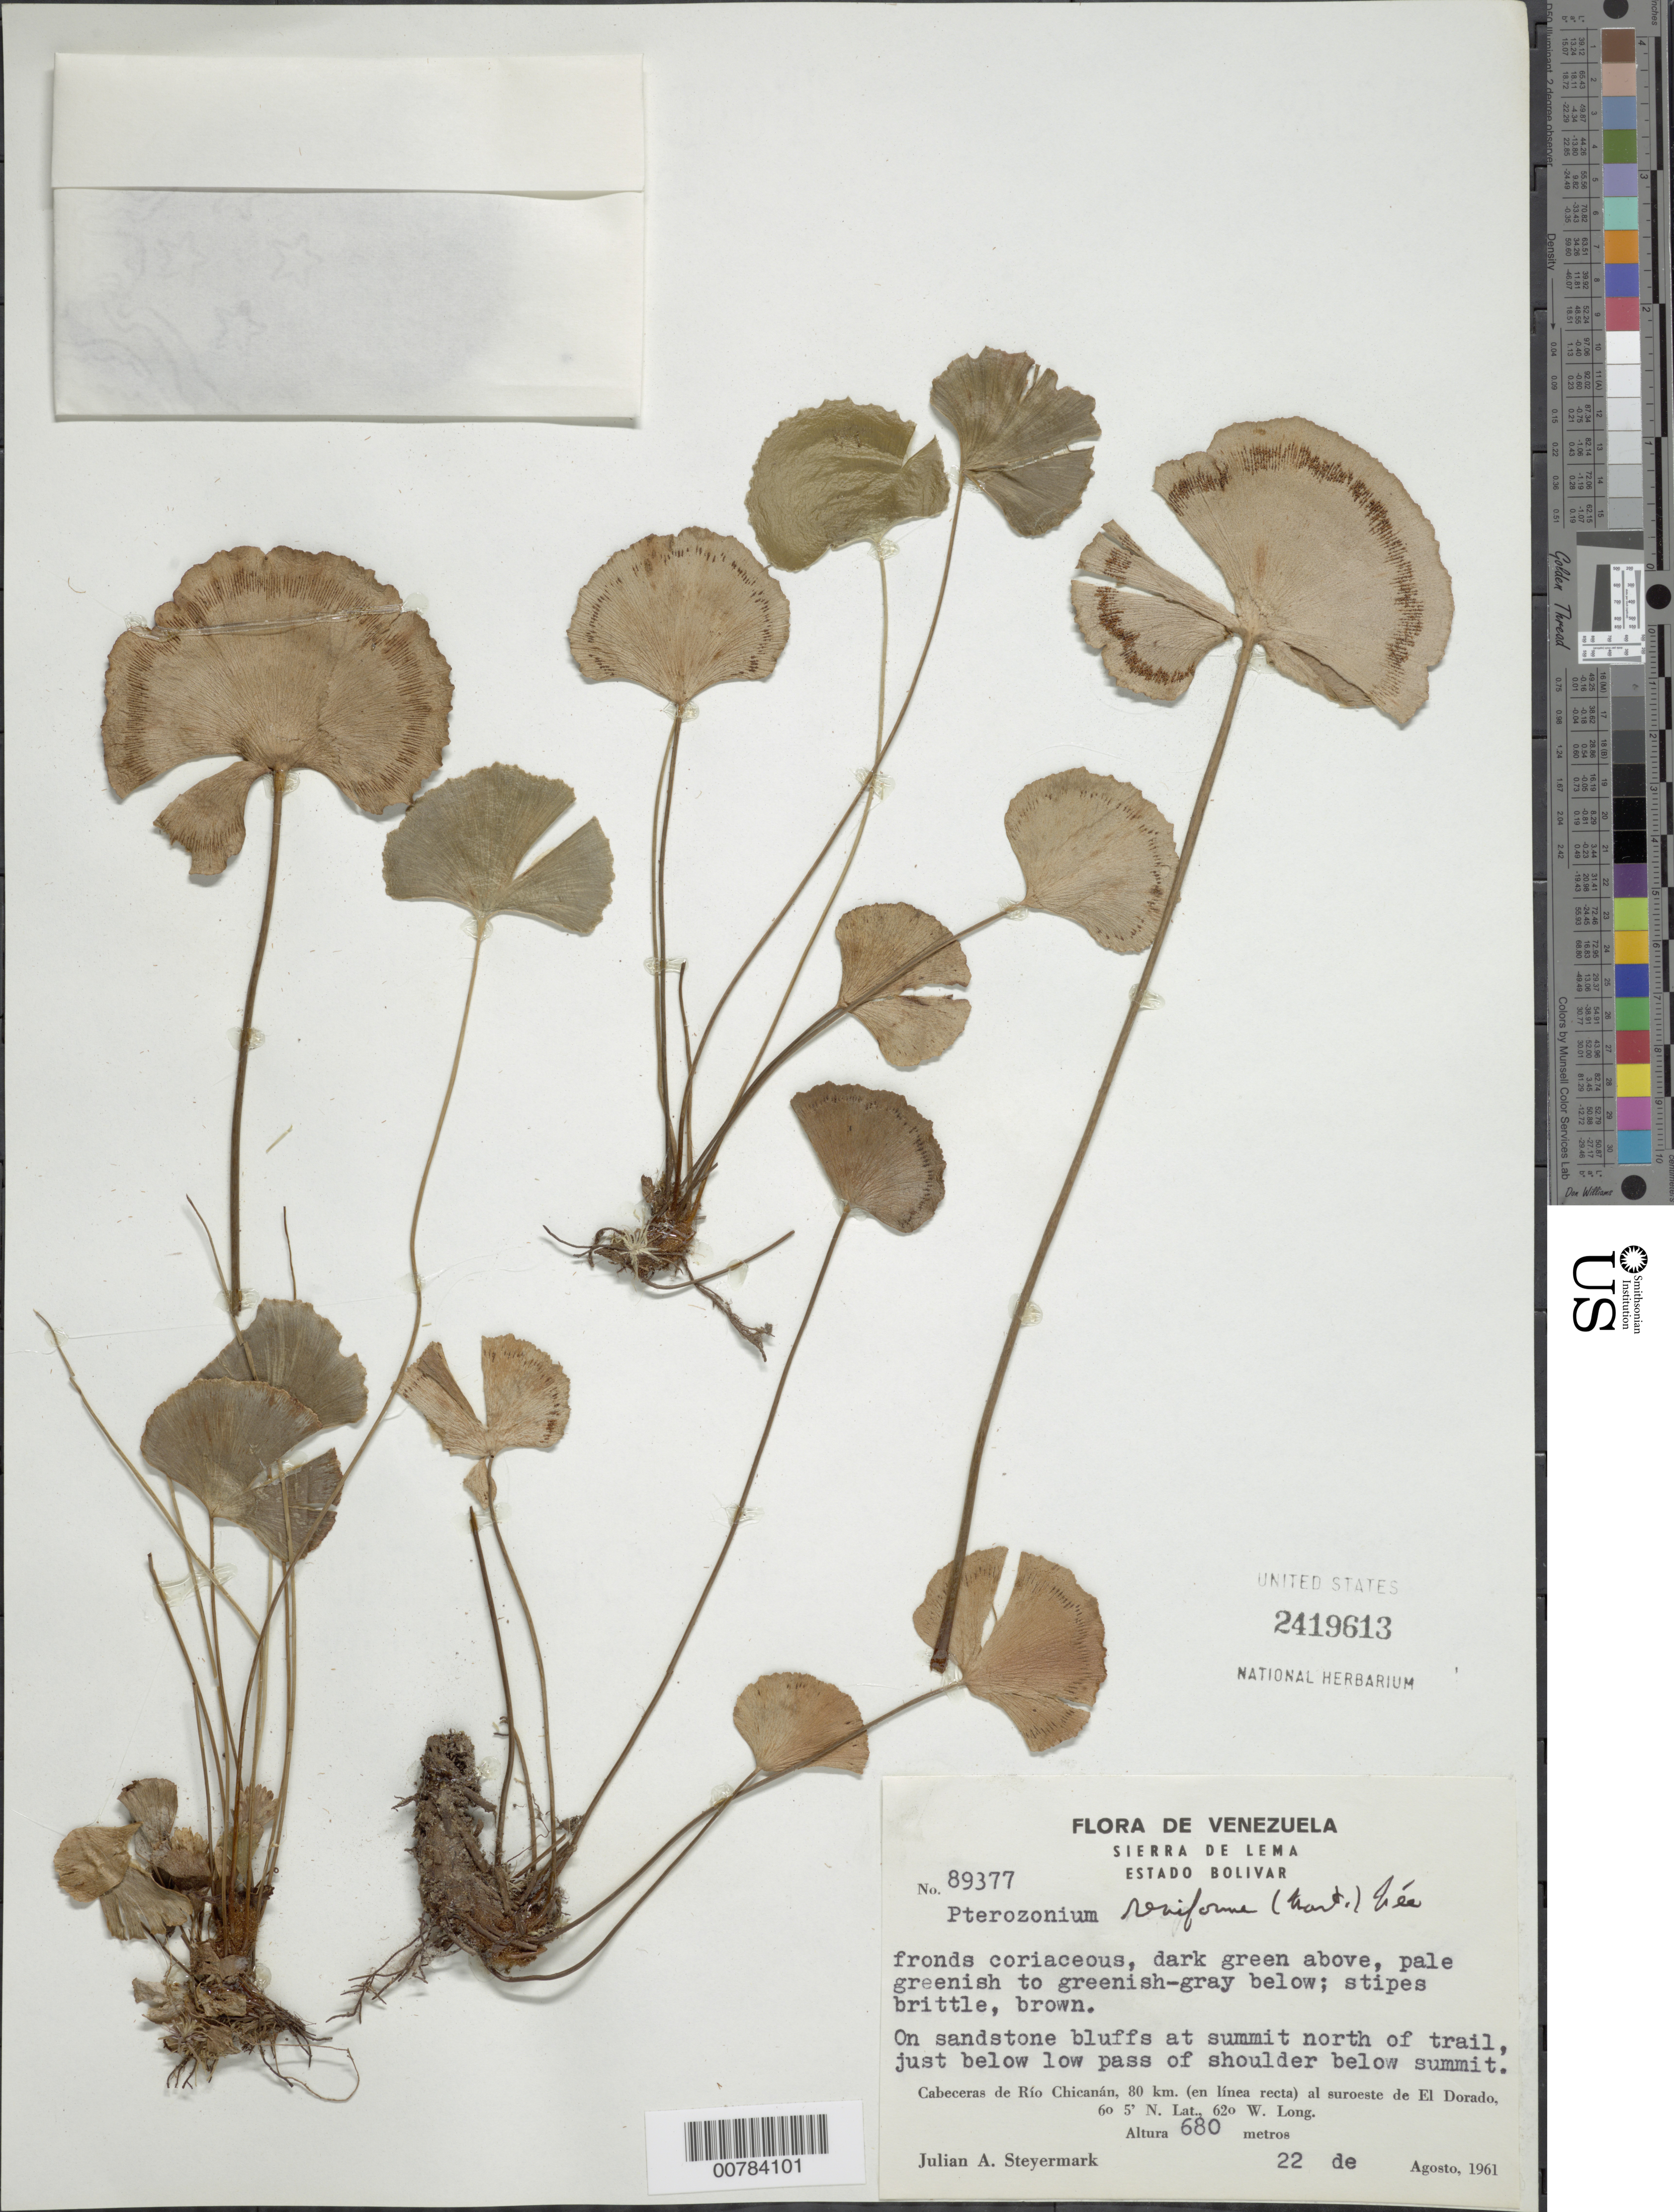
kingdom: Plantae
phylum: Tracheophyta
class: Polypodiopsida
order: Polypodiales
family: Pteridaceae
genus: Pterozonium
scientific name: Pterozonium reniforme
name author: (Mart.) Fée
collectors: J. Steyermark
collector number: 89377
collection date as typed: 22-Aug-61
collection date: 1961-08-22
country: Venezuela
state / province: Bolívar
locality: Sierra de Lema; Cabeceras de Río Chicanán, 80 km (in a straight line) to southwest of El Dorado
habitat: Sandstone bluffs at summit , below low pass of shoulder below summit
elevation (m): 680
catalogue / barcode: US 2419613